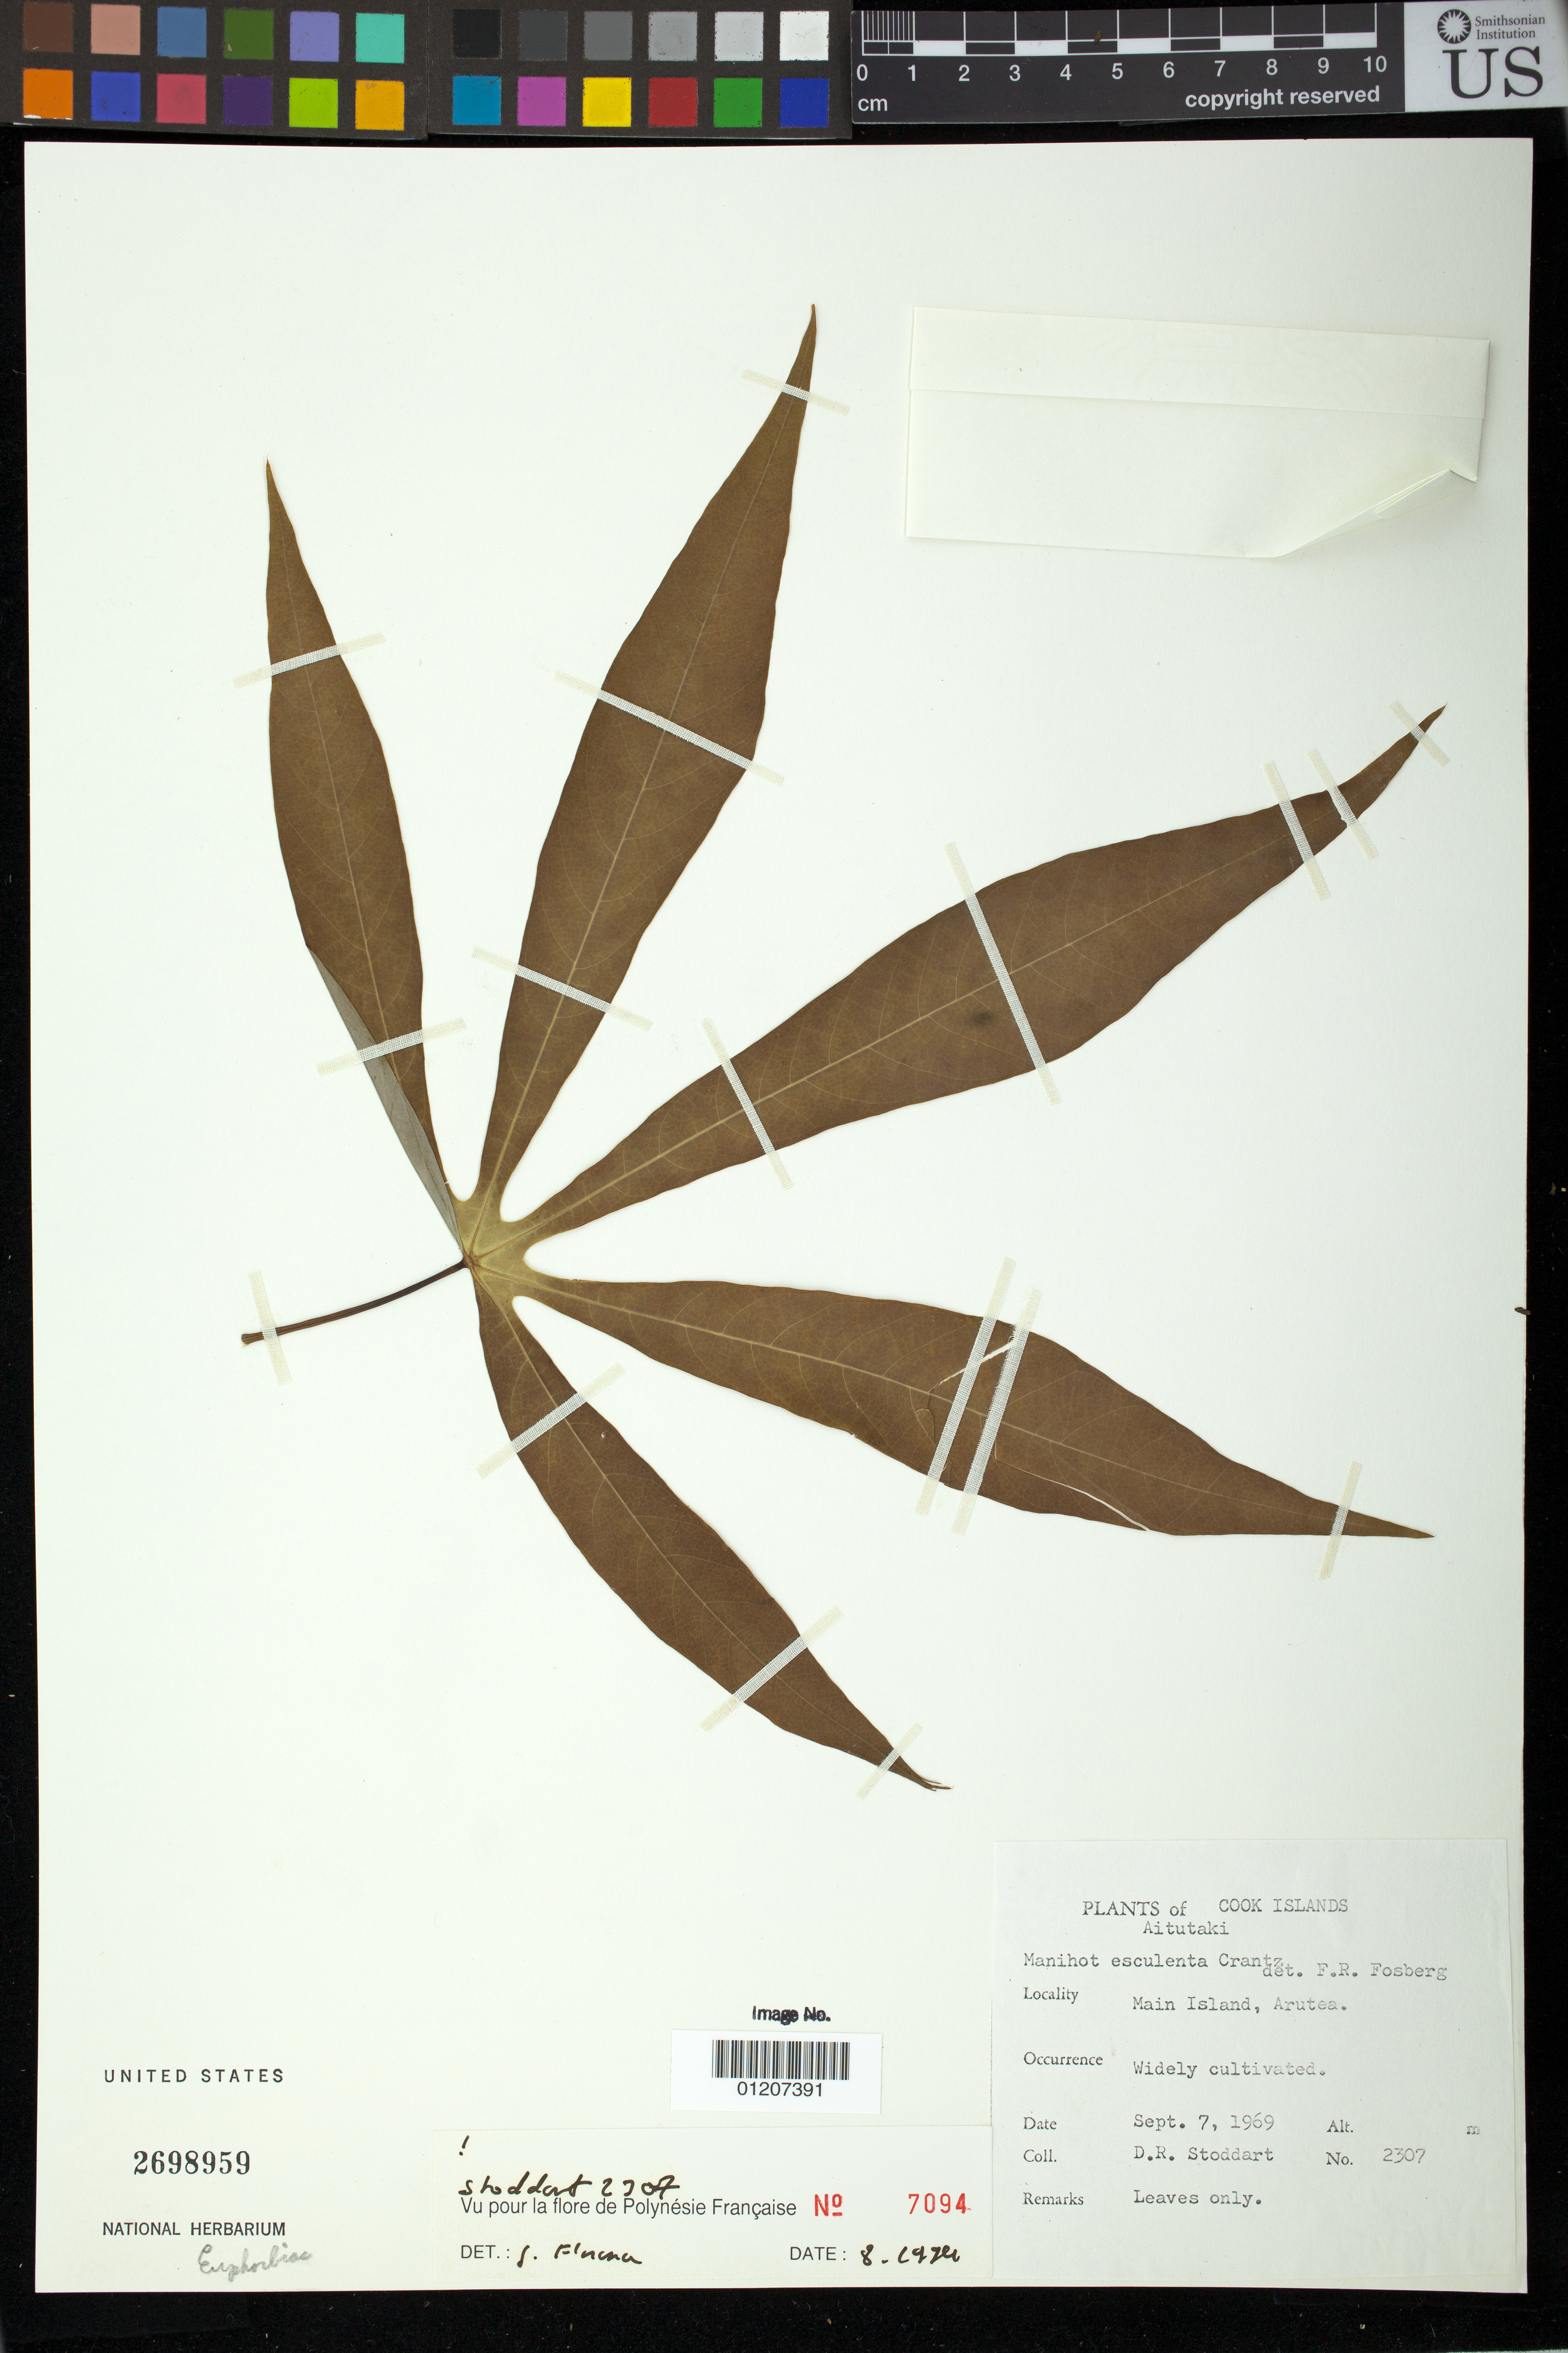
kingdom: Plantae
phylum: Tracheophyta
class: Magnoliopsida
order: Malpighiales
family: Euphorbiaceae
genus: Manihot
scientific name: Manihot esculenta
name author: Crantz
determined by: Florence, J.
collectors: D. R. Stoddart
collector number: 2307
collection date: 1969-09-07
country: Cook Islands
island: Aitutaki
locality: Main Island, Arutea.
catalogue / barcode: US 2698959